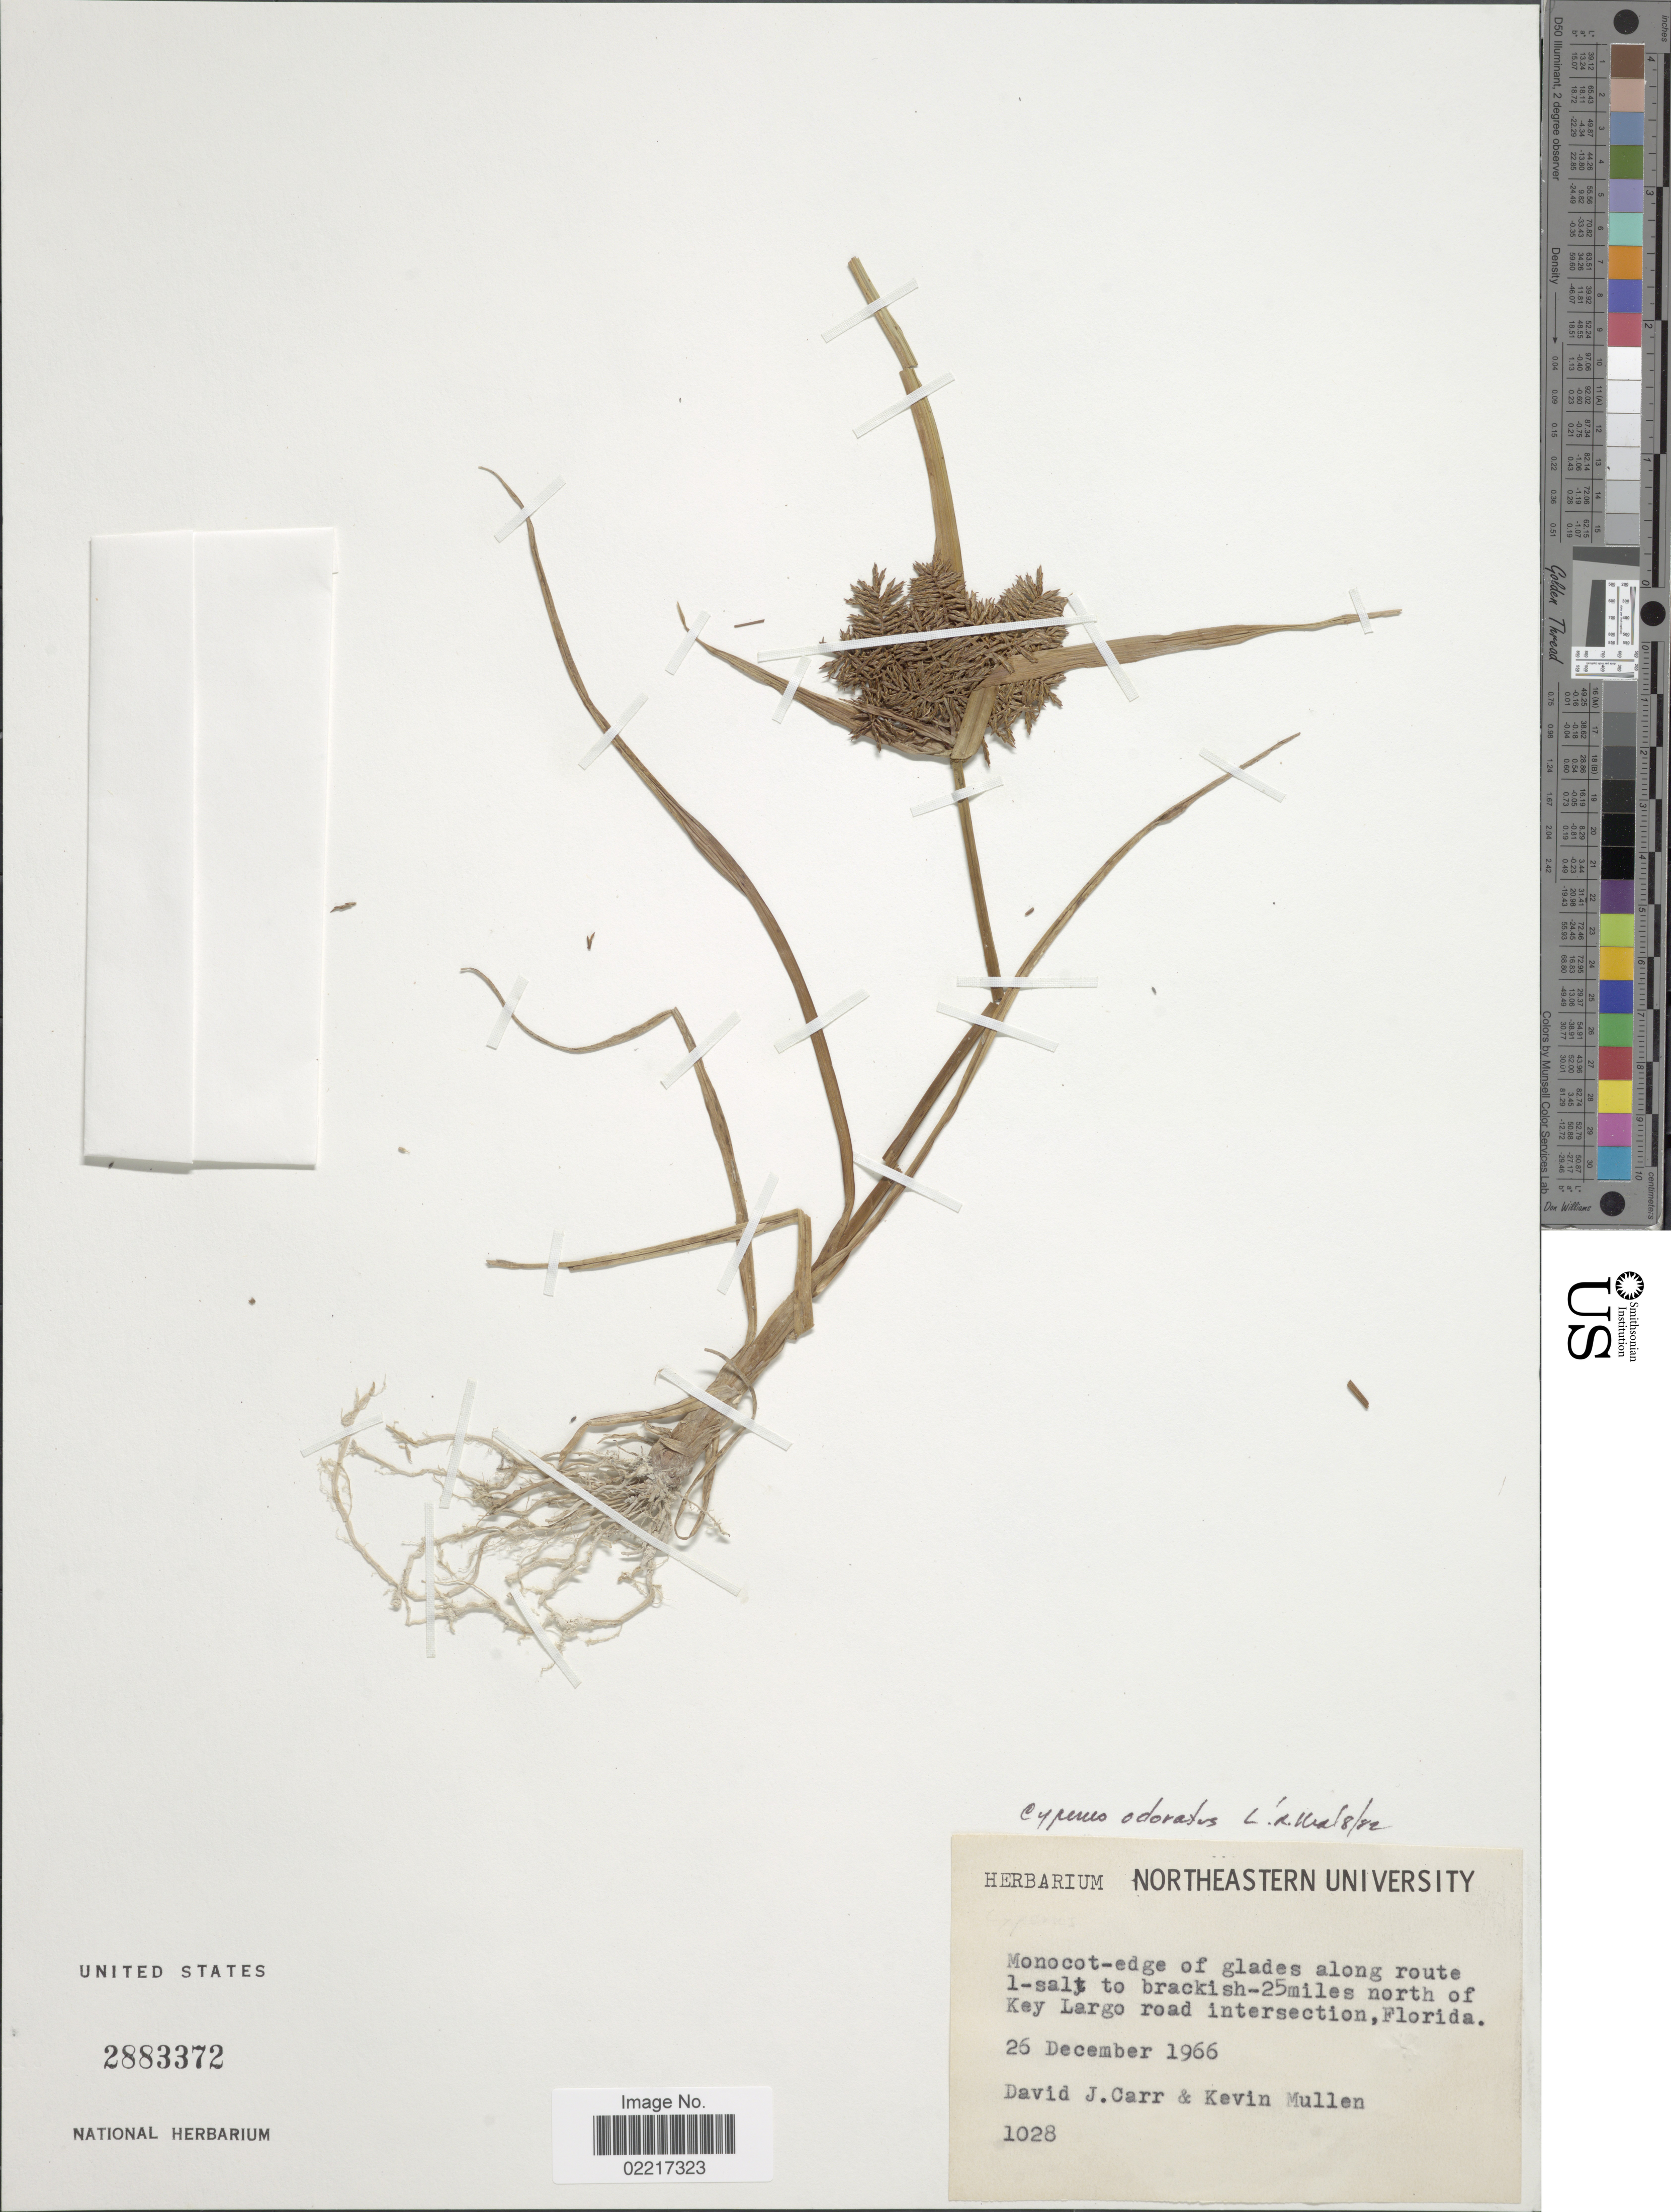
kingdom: Plantae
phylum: Tracheophyta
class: Liliopsida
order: Poales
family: Cyperaceae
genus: Cyperus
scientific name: Cyperus odoratus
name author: L.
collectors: D. J. Carr & K. Mullen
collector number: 1028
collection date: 1966-12-26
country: United States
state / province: Florida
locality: Monocot-edge of glades along route 1-salt to brackish-25 miles north of Key Largo road intersection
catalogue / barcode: US 2883372